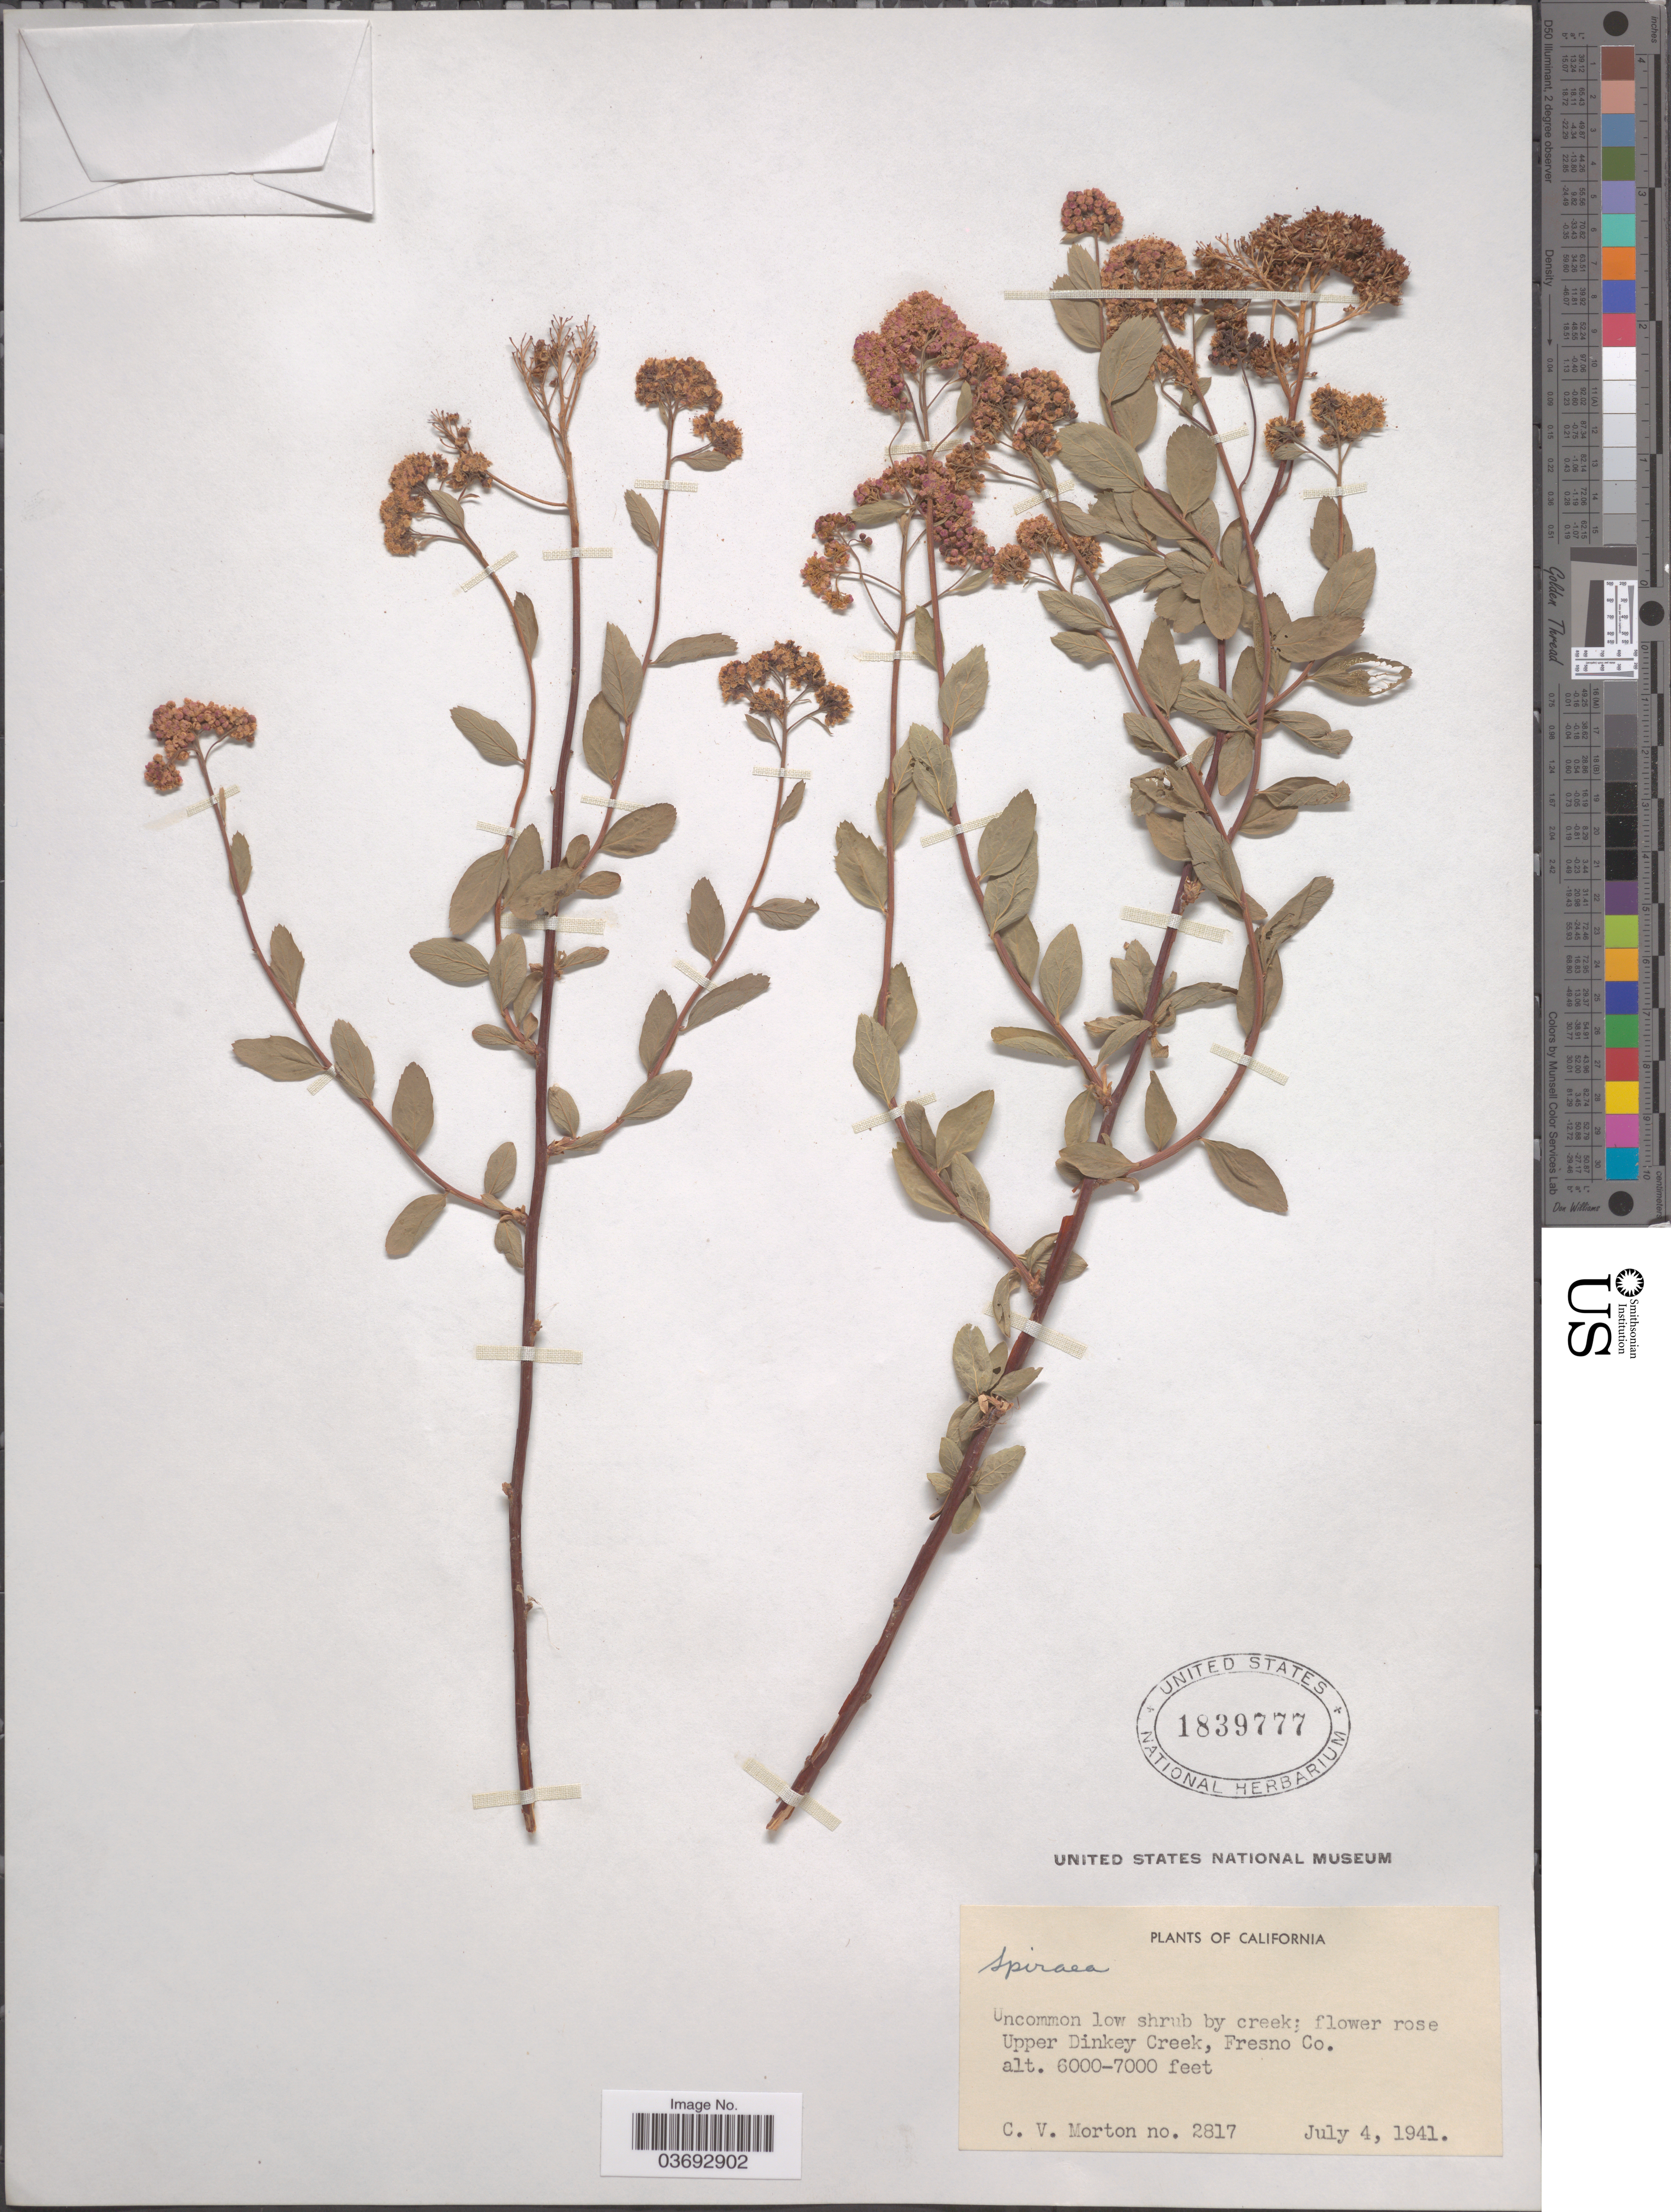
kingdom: Plantae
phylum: Tracheophyta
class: Magnoliopsida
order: Rosales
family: Rosaceae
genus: Spiraea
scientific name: Spiraea splendens var. splendens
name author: Baumann ex K. Koch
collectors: C. V. Morton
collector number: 2817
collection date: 1941-07-04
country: United States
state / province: California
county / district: Fresno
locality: Upper Dinkey Creek, Fresno Co.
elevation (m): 1829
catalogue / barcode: US 1839777